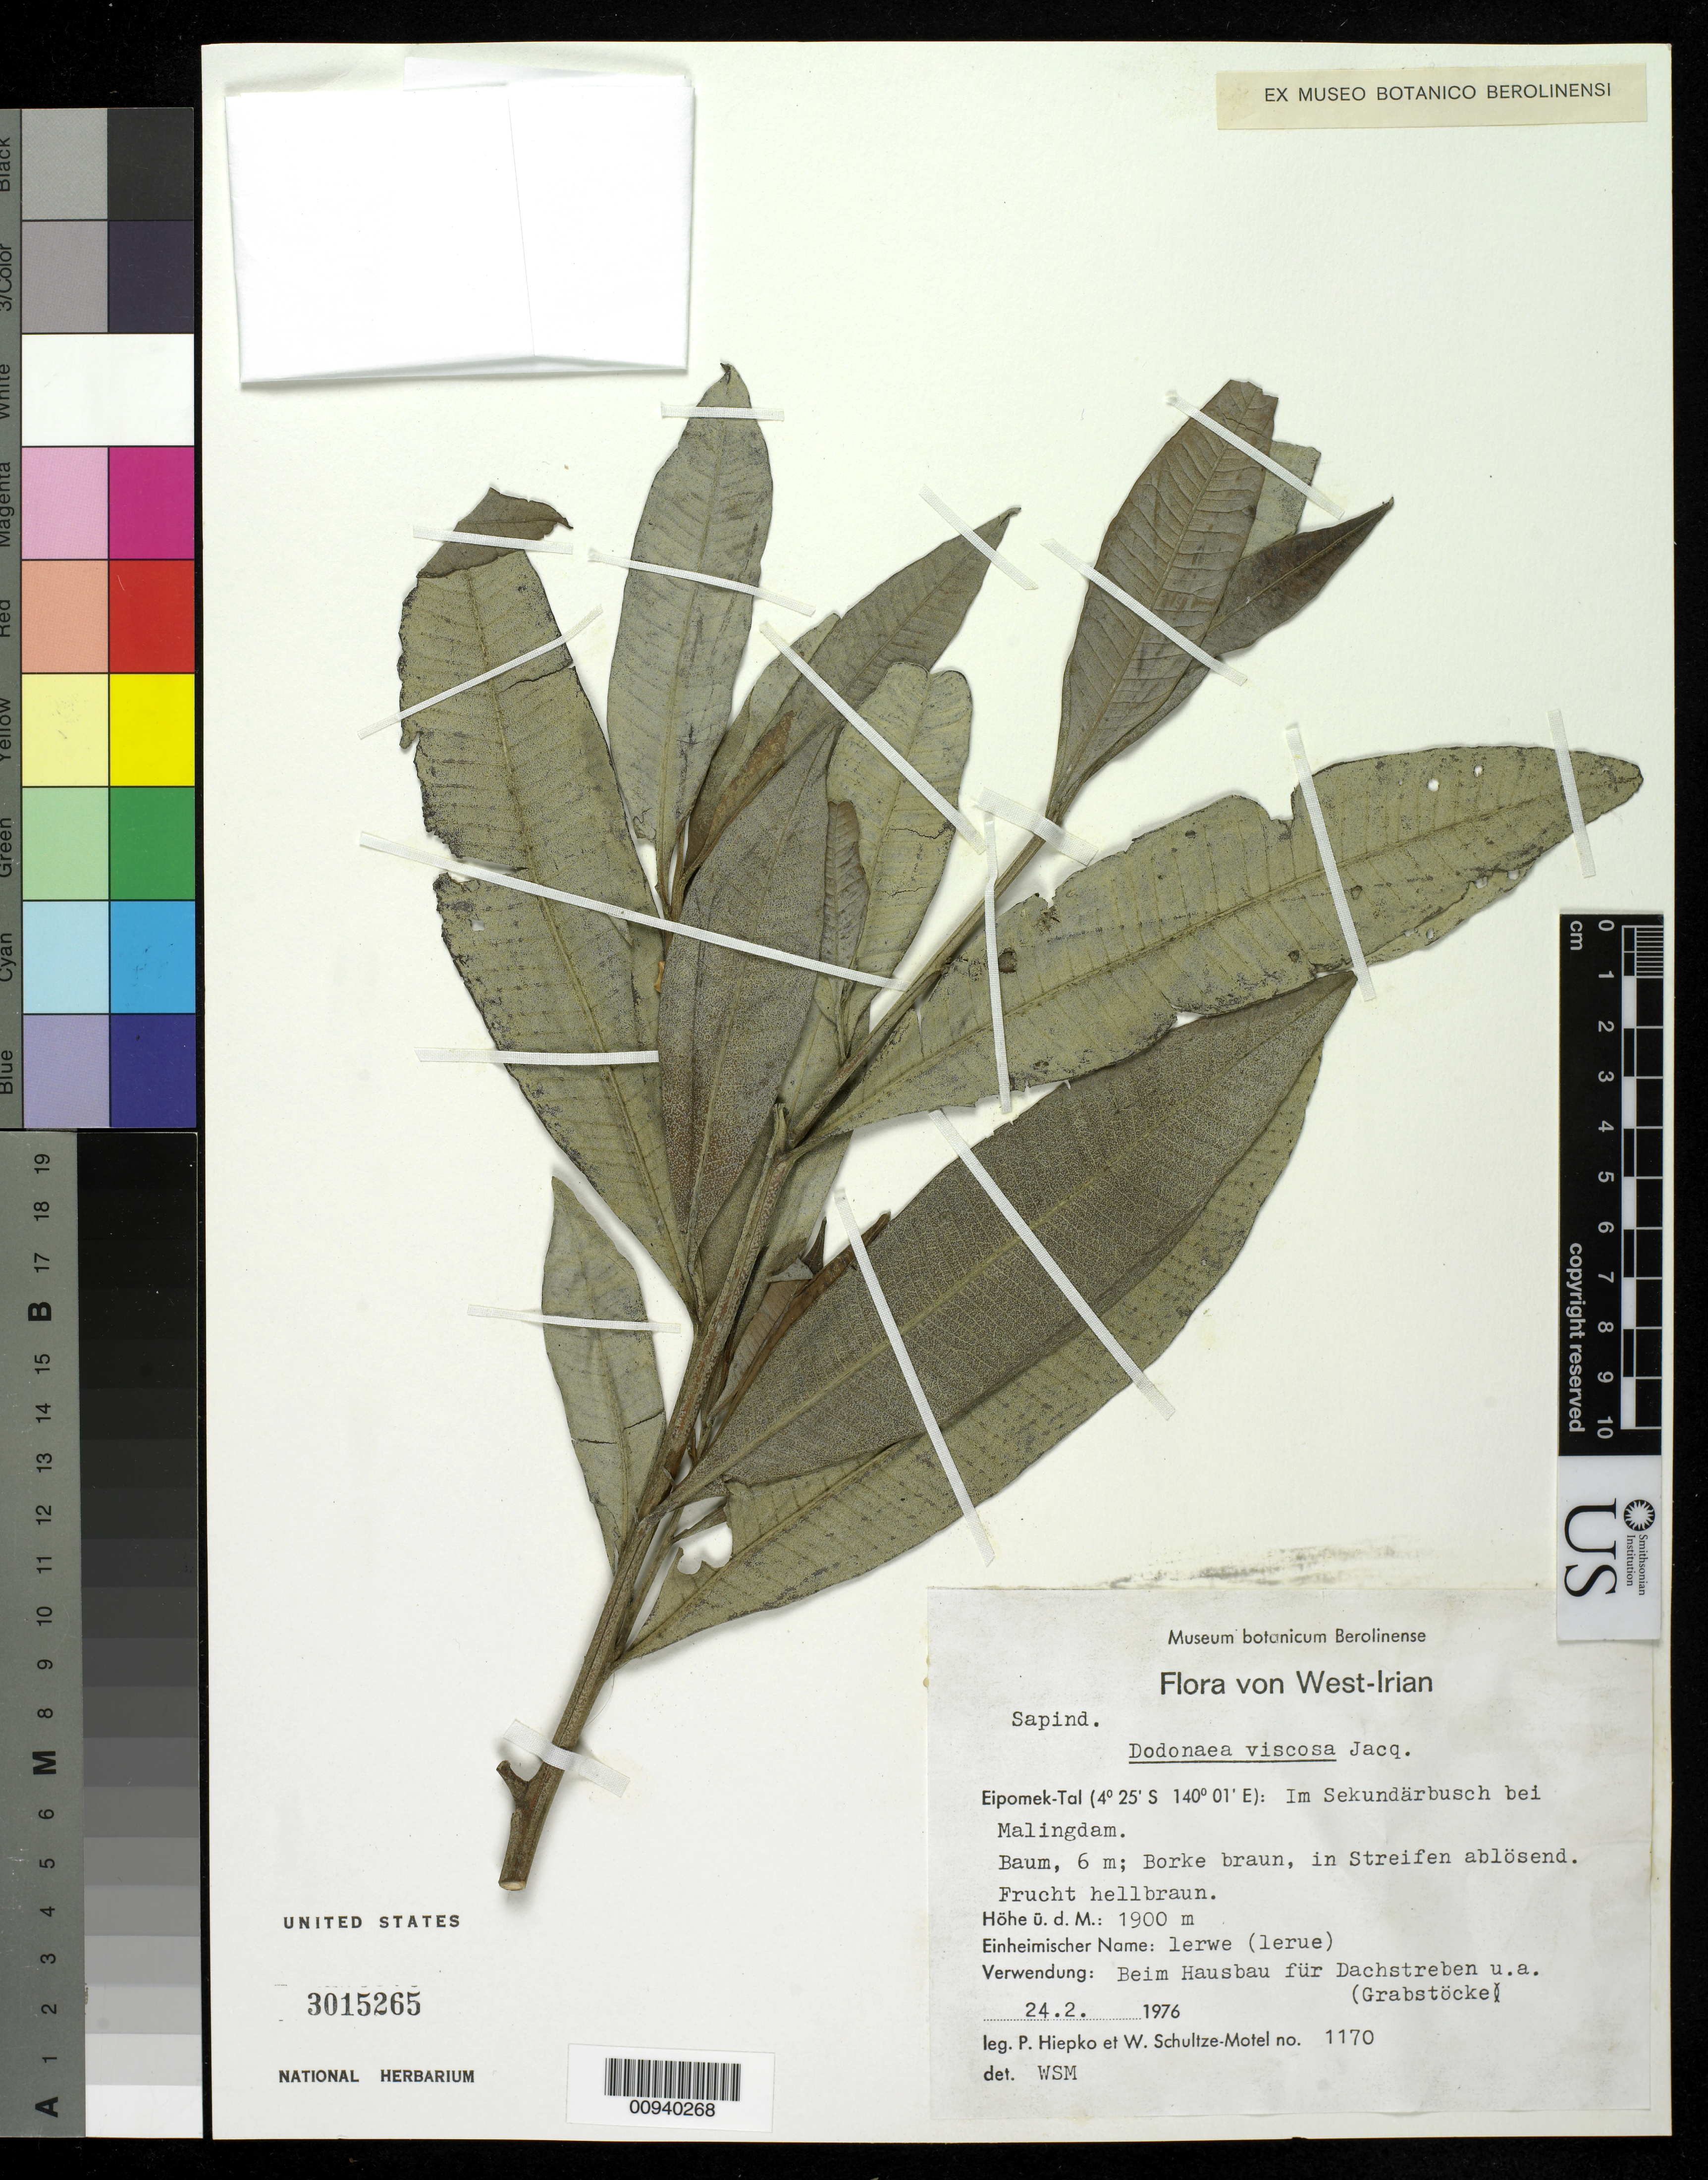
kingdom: Plantae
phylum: Tracheophyta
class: Magnoliopsida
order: Sapindales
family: Sapindaceae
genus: Dodonaea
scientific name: Dodonaea viscosa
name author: Jacq.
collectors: P. H. Hiepko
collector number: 1170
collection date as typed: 24 Feb 1976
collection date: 1976-02-24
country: Indonesia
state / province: Papua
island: New Guinea I.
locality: Im Sekundarbusch bei Malingdam. Irian Jaya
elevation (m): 1900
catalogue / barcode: US 3015265